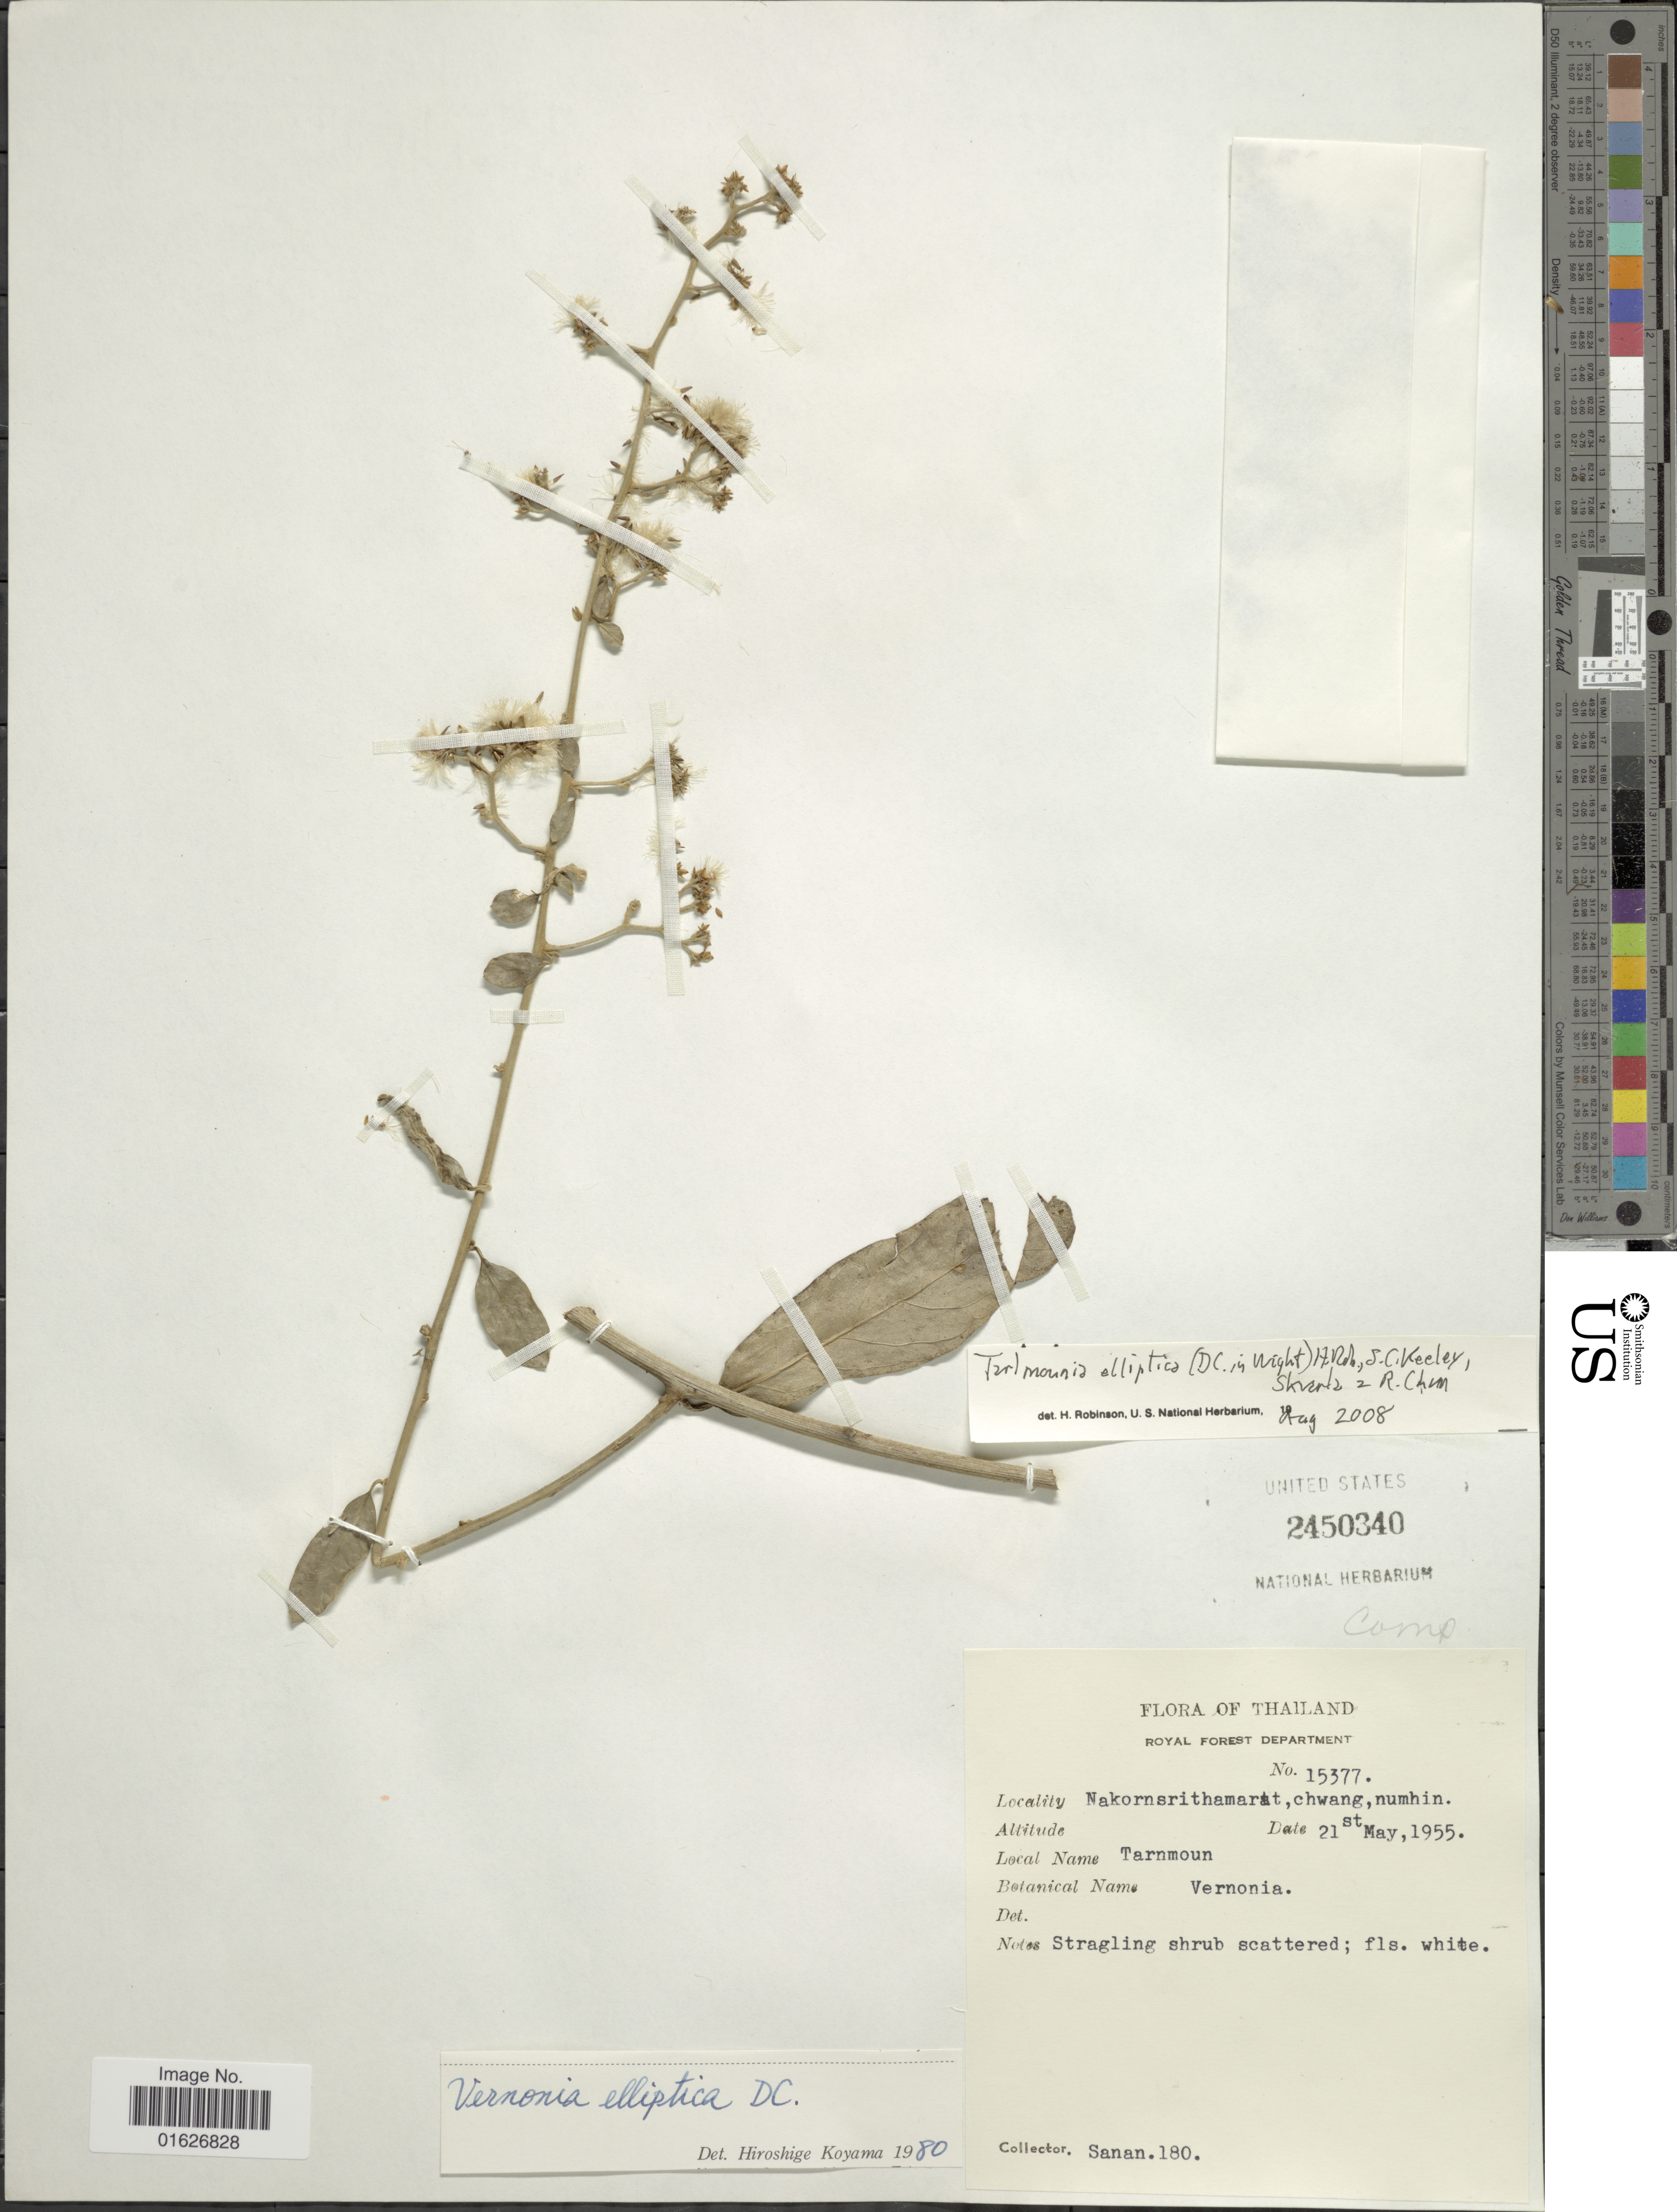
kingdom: Plantae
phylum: Tracheophyta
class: Magnoliopsida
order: Asterales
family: Asteraceae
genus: Tarlmounia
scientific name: Tarlmounia elliptica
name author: (DC.) H. Rob. et al.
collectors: Sanan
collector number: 180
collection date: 1955-05-21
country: Thailand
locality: Nakornsrithamarat, chwang, numhin, Tarnmoun.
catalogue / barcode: US 2450340